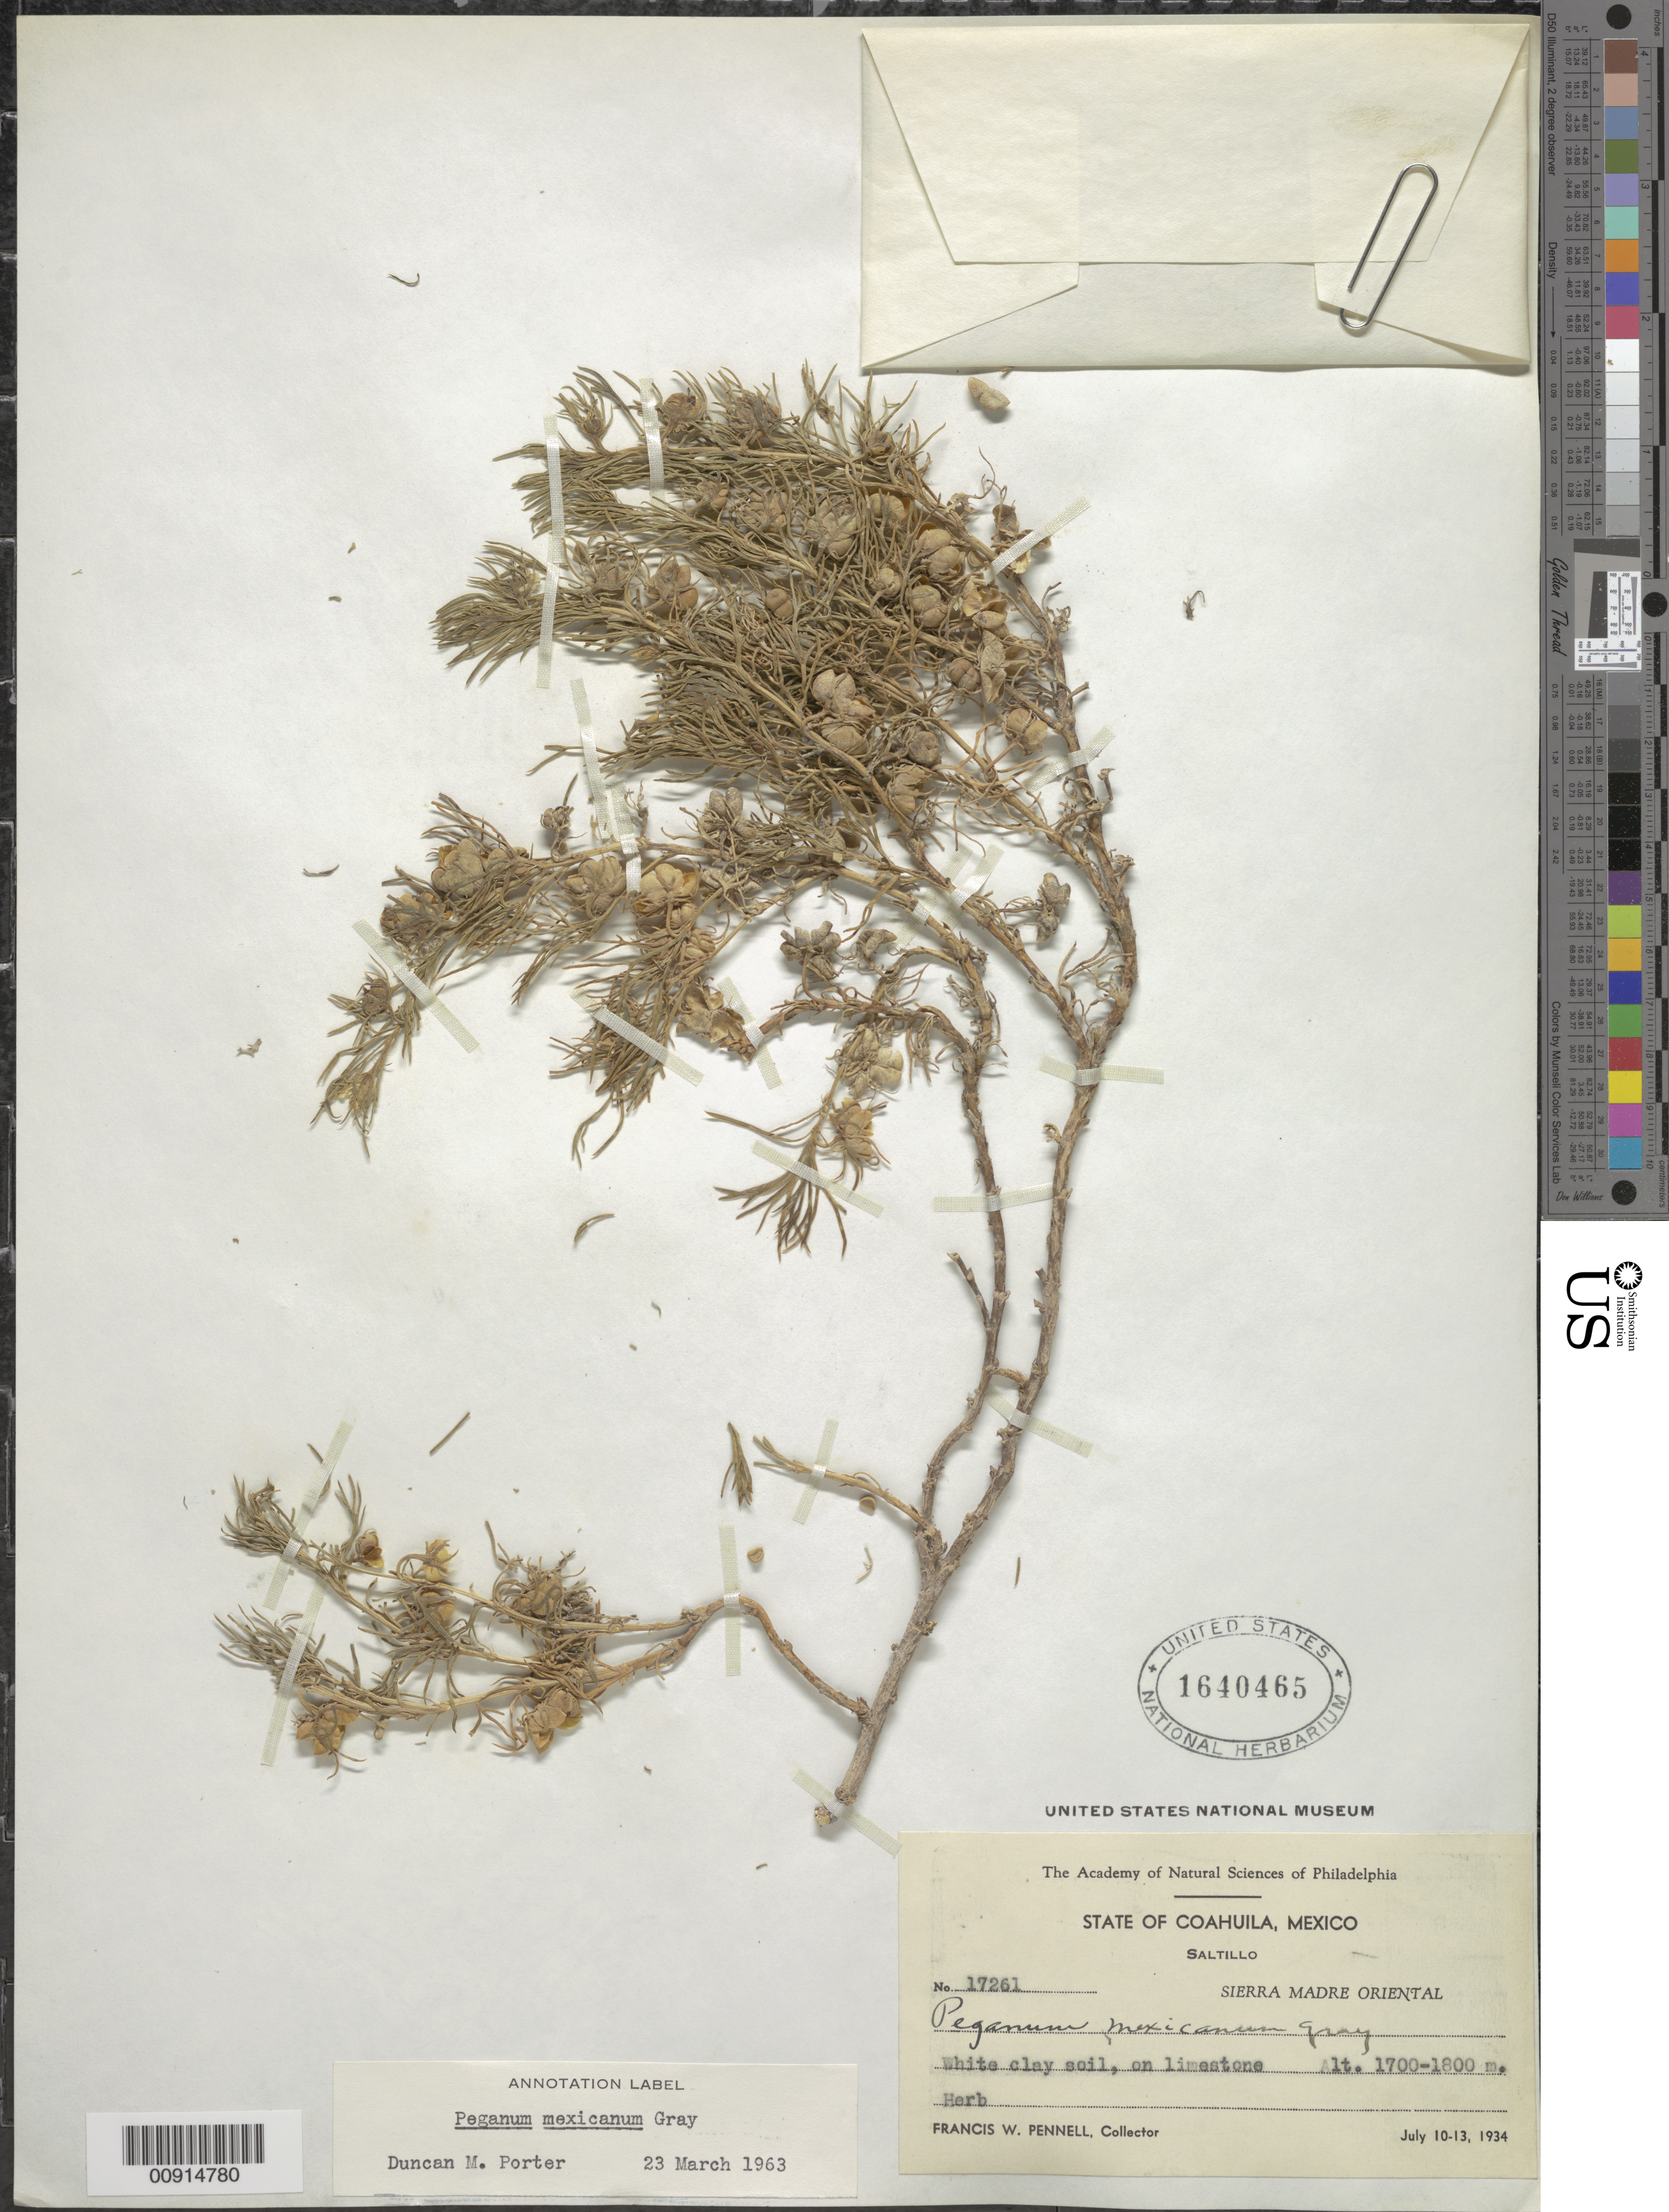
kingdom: Plantae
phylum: Tracheophyta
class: Magnoliopsida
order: Sapindales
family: Tetradiclidaceae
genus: Peganum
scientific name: Peganum mexicanum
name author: A. Gray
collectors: F. W. Pennell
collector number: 17261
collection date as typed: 10 Jul 1934 to 13 Jul 1934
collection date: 1934-07-10/1934-07-13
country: Mexico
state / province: Coahuila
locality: State of Coahuila: Saltillo. Sierra Madre Oriental.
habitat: White clay soil, on limestone.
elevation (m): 1800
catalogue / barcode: US 1640465